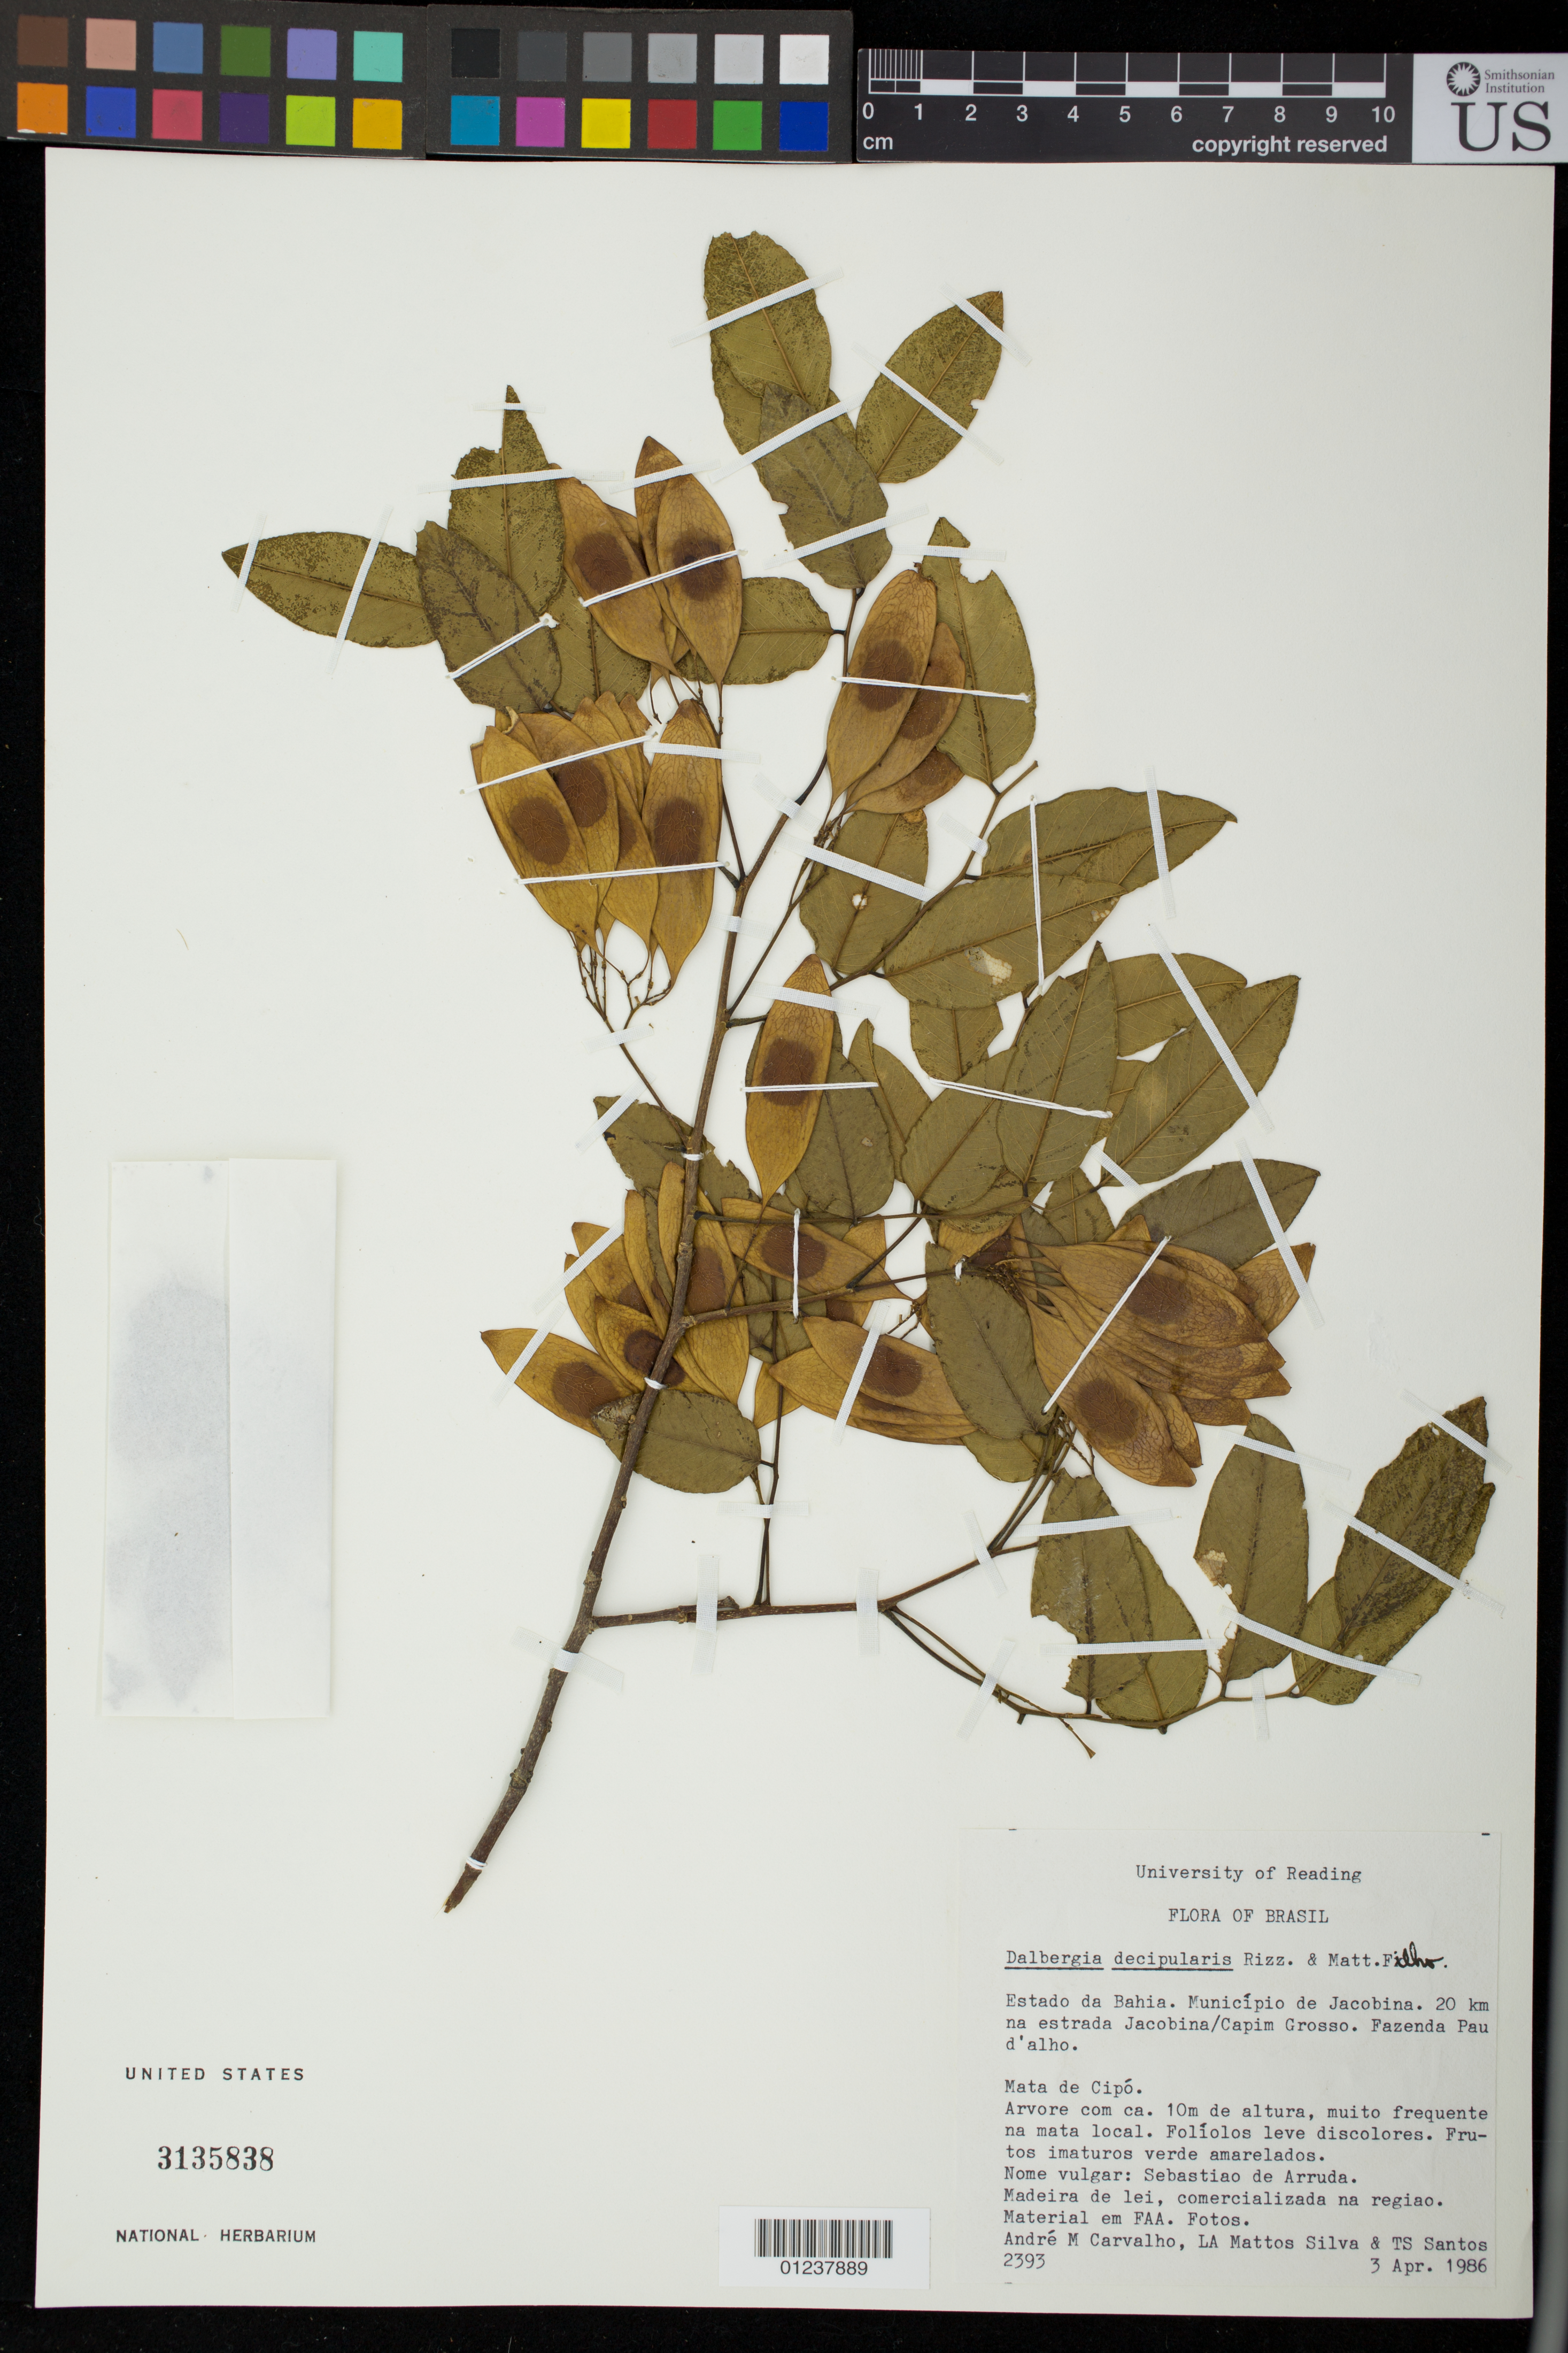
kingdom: Plantae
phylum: Tracheophyta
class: Magnoliopsida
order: Fabales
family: Fabaceae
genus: Dalbergia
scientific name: Dalbergia decipularis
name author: Rizzini & A. Mattos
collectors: A. M. Carvalho, L. A. Mattos Silva & T. S. Santos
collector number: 2393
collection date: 1986-04-03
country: Brazil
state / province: Bahia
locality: Municipio de Jacobina. 20 km na estrada Jacobina/Capim Grosso. Fazenda Pau d'alho.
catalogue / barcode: US 3135838